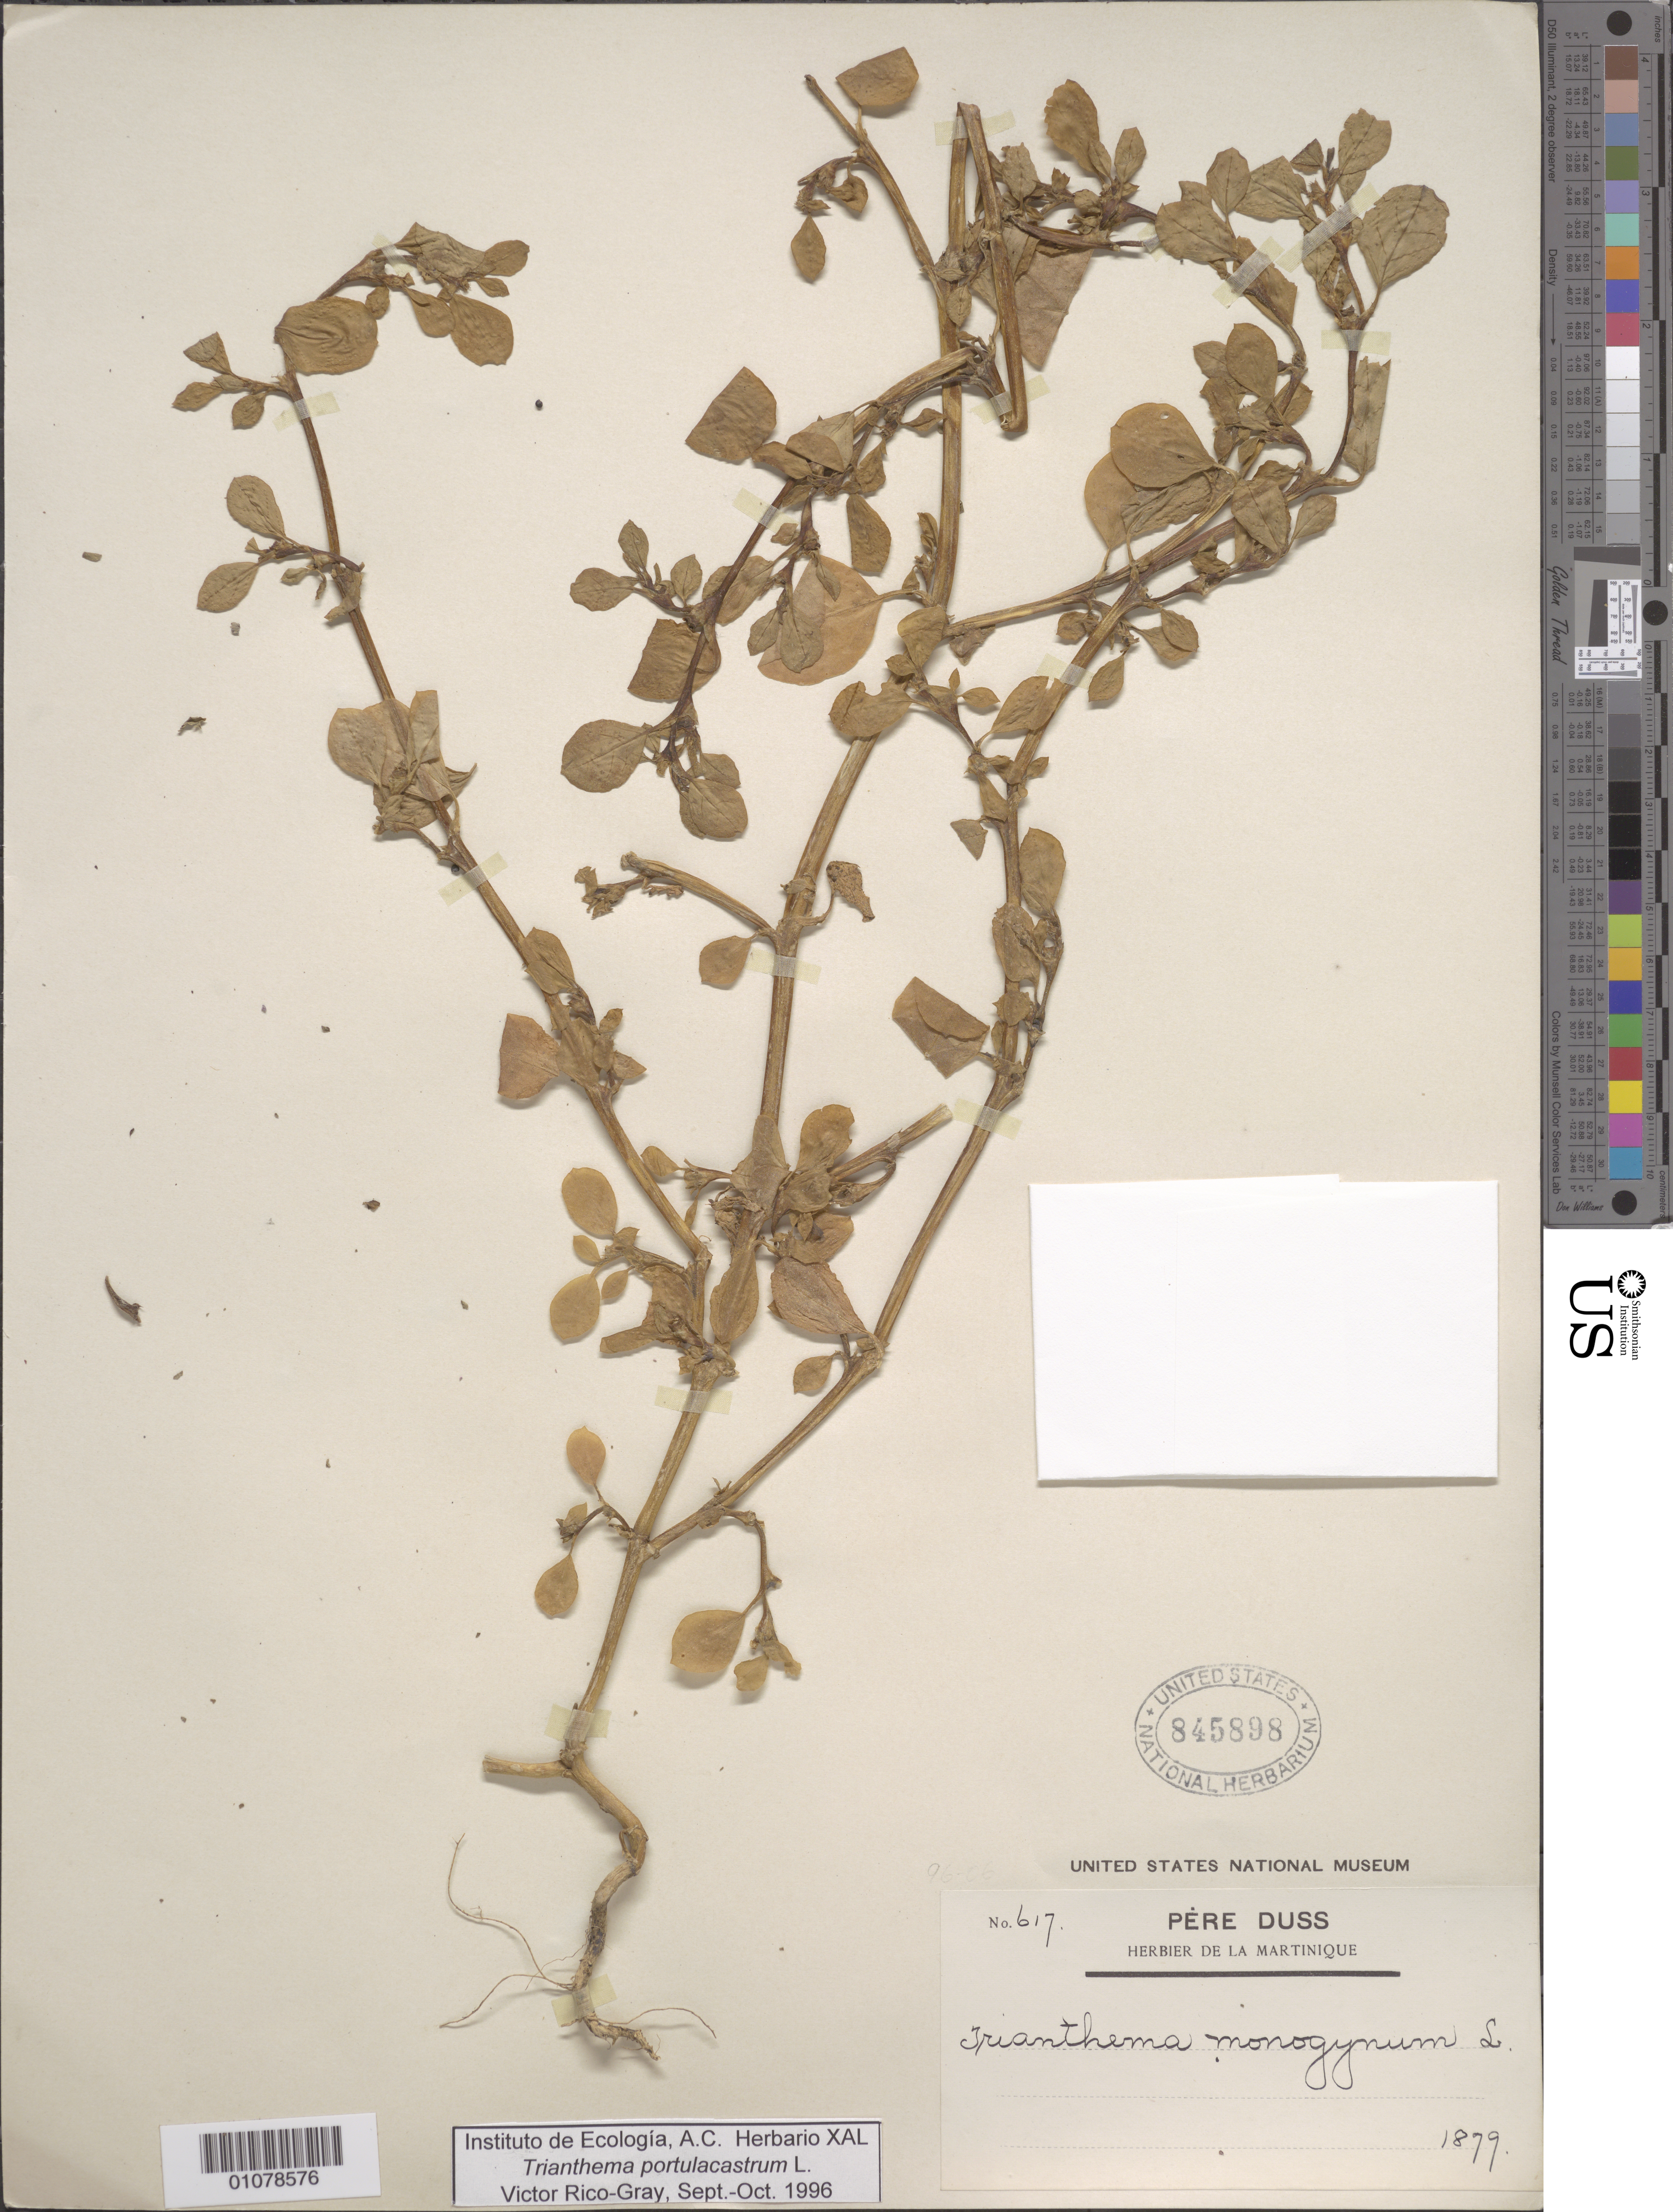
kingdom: Plantae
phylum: Tracheophyta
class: Magnoliopsida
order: Caryophyllales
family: Aizoaceae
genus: Trianthema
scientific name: Trianthema portulacastrum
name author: L.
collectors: Père Duss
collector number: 617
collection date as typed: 1879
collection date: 1879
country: Martinique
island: Martinique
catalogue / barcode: US 845898